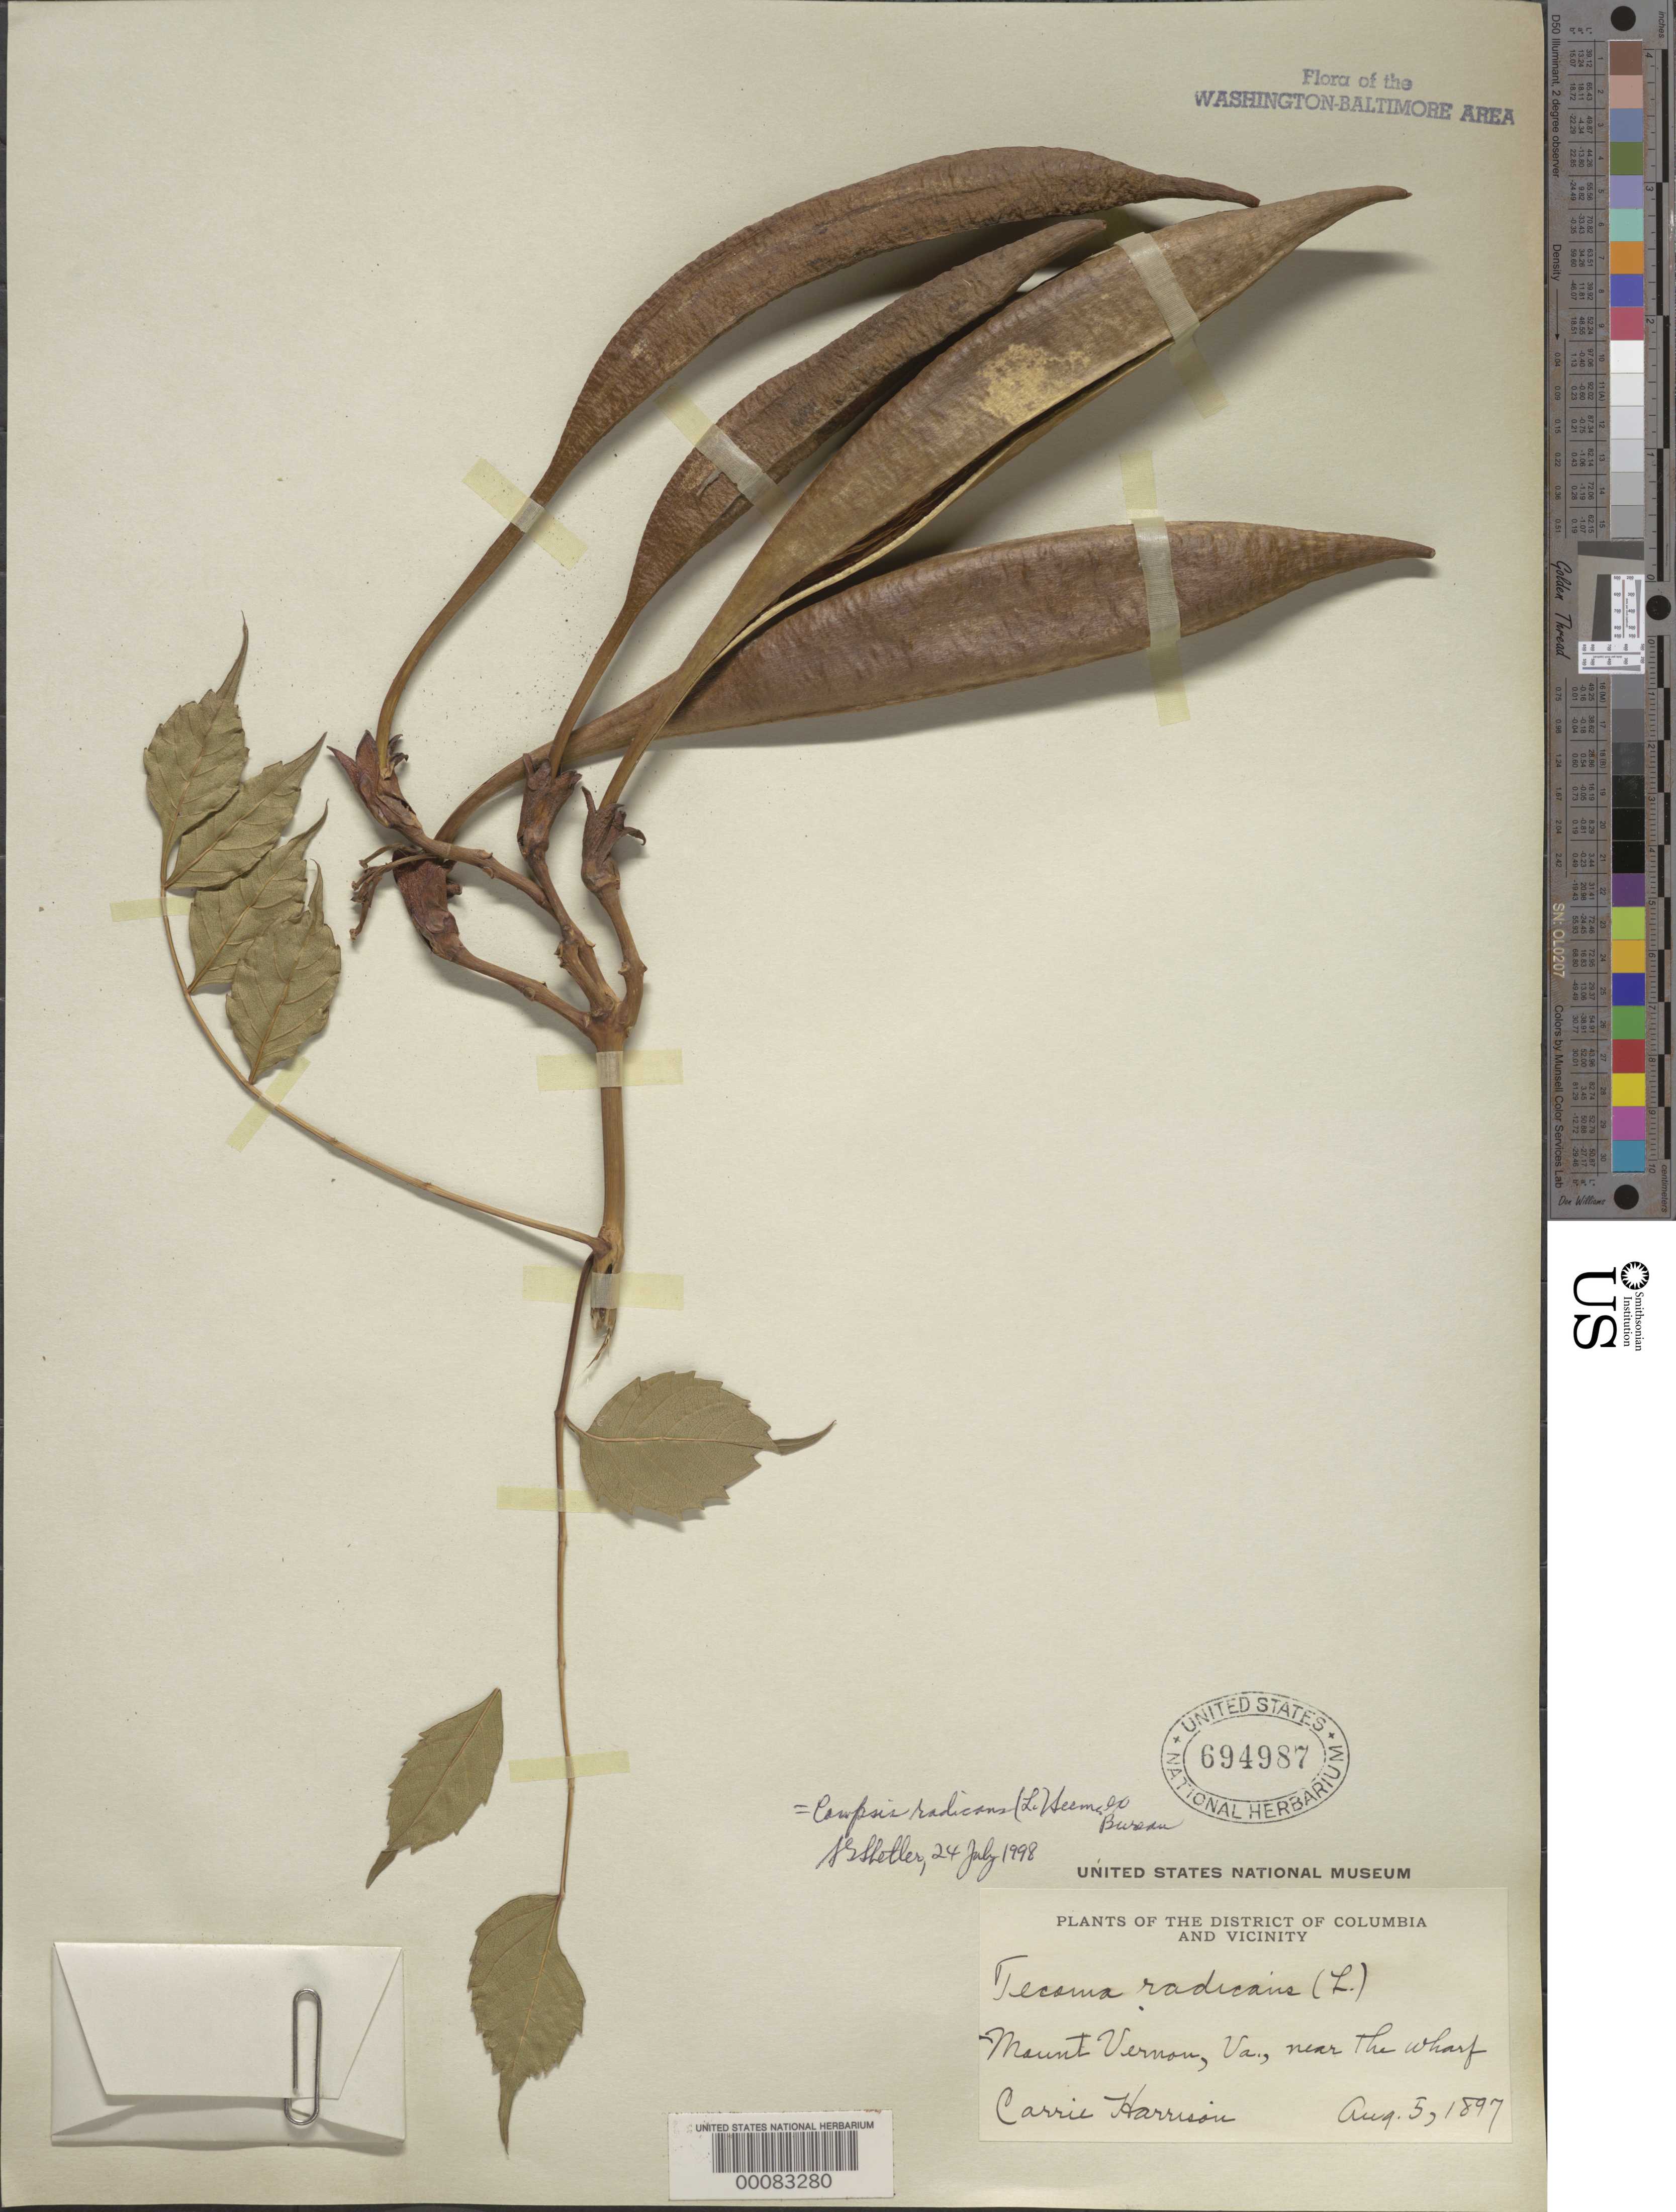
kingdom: Plantae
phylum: Tracheophyta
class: Magnoliopsida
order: Lamiales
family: Bignoniaceae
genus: Campsis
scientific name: Campsis radicans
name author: (L.) Seem.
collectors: C. Harrison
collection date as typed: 05 Aug 1896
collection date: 1896-08-05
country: United States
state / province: Virginia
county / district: Fairfax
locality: Mount Vernon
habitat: Near wharf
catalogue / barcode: US 694987